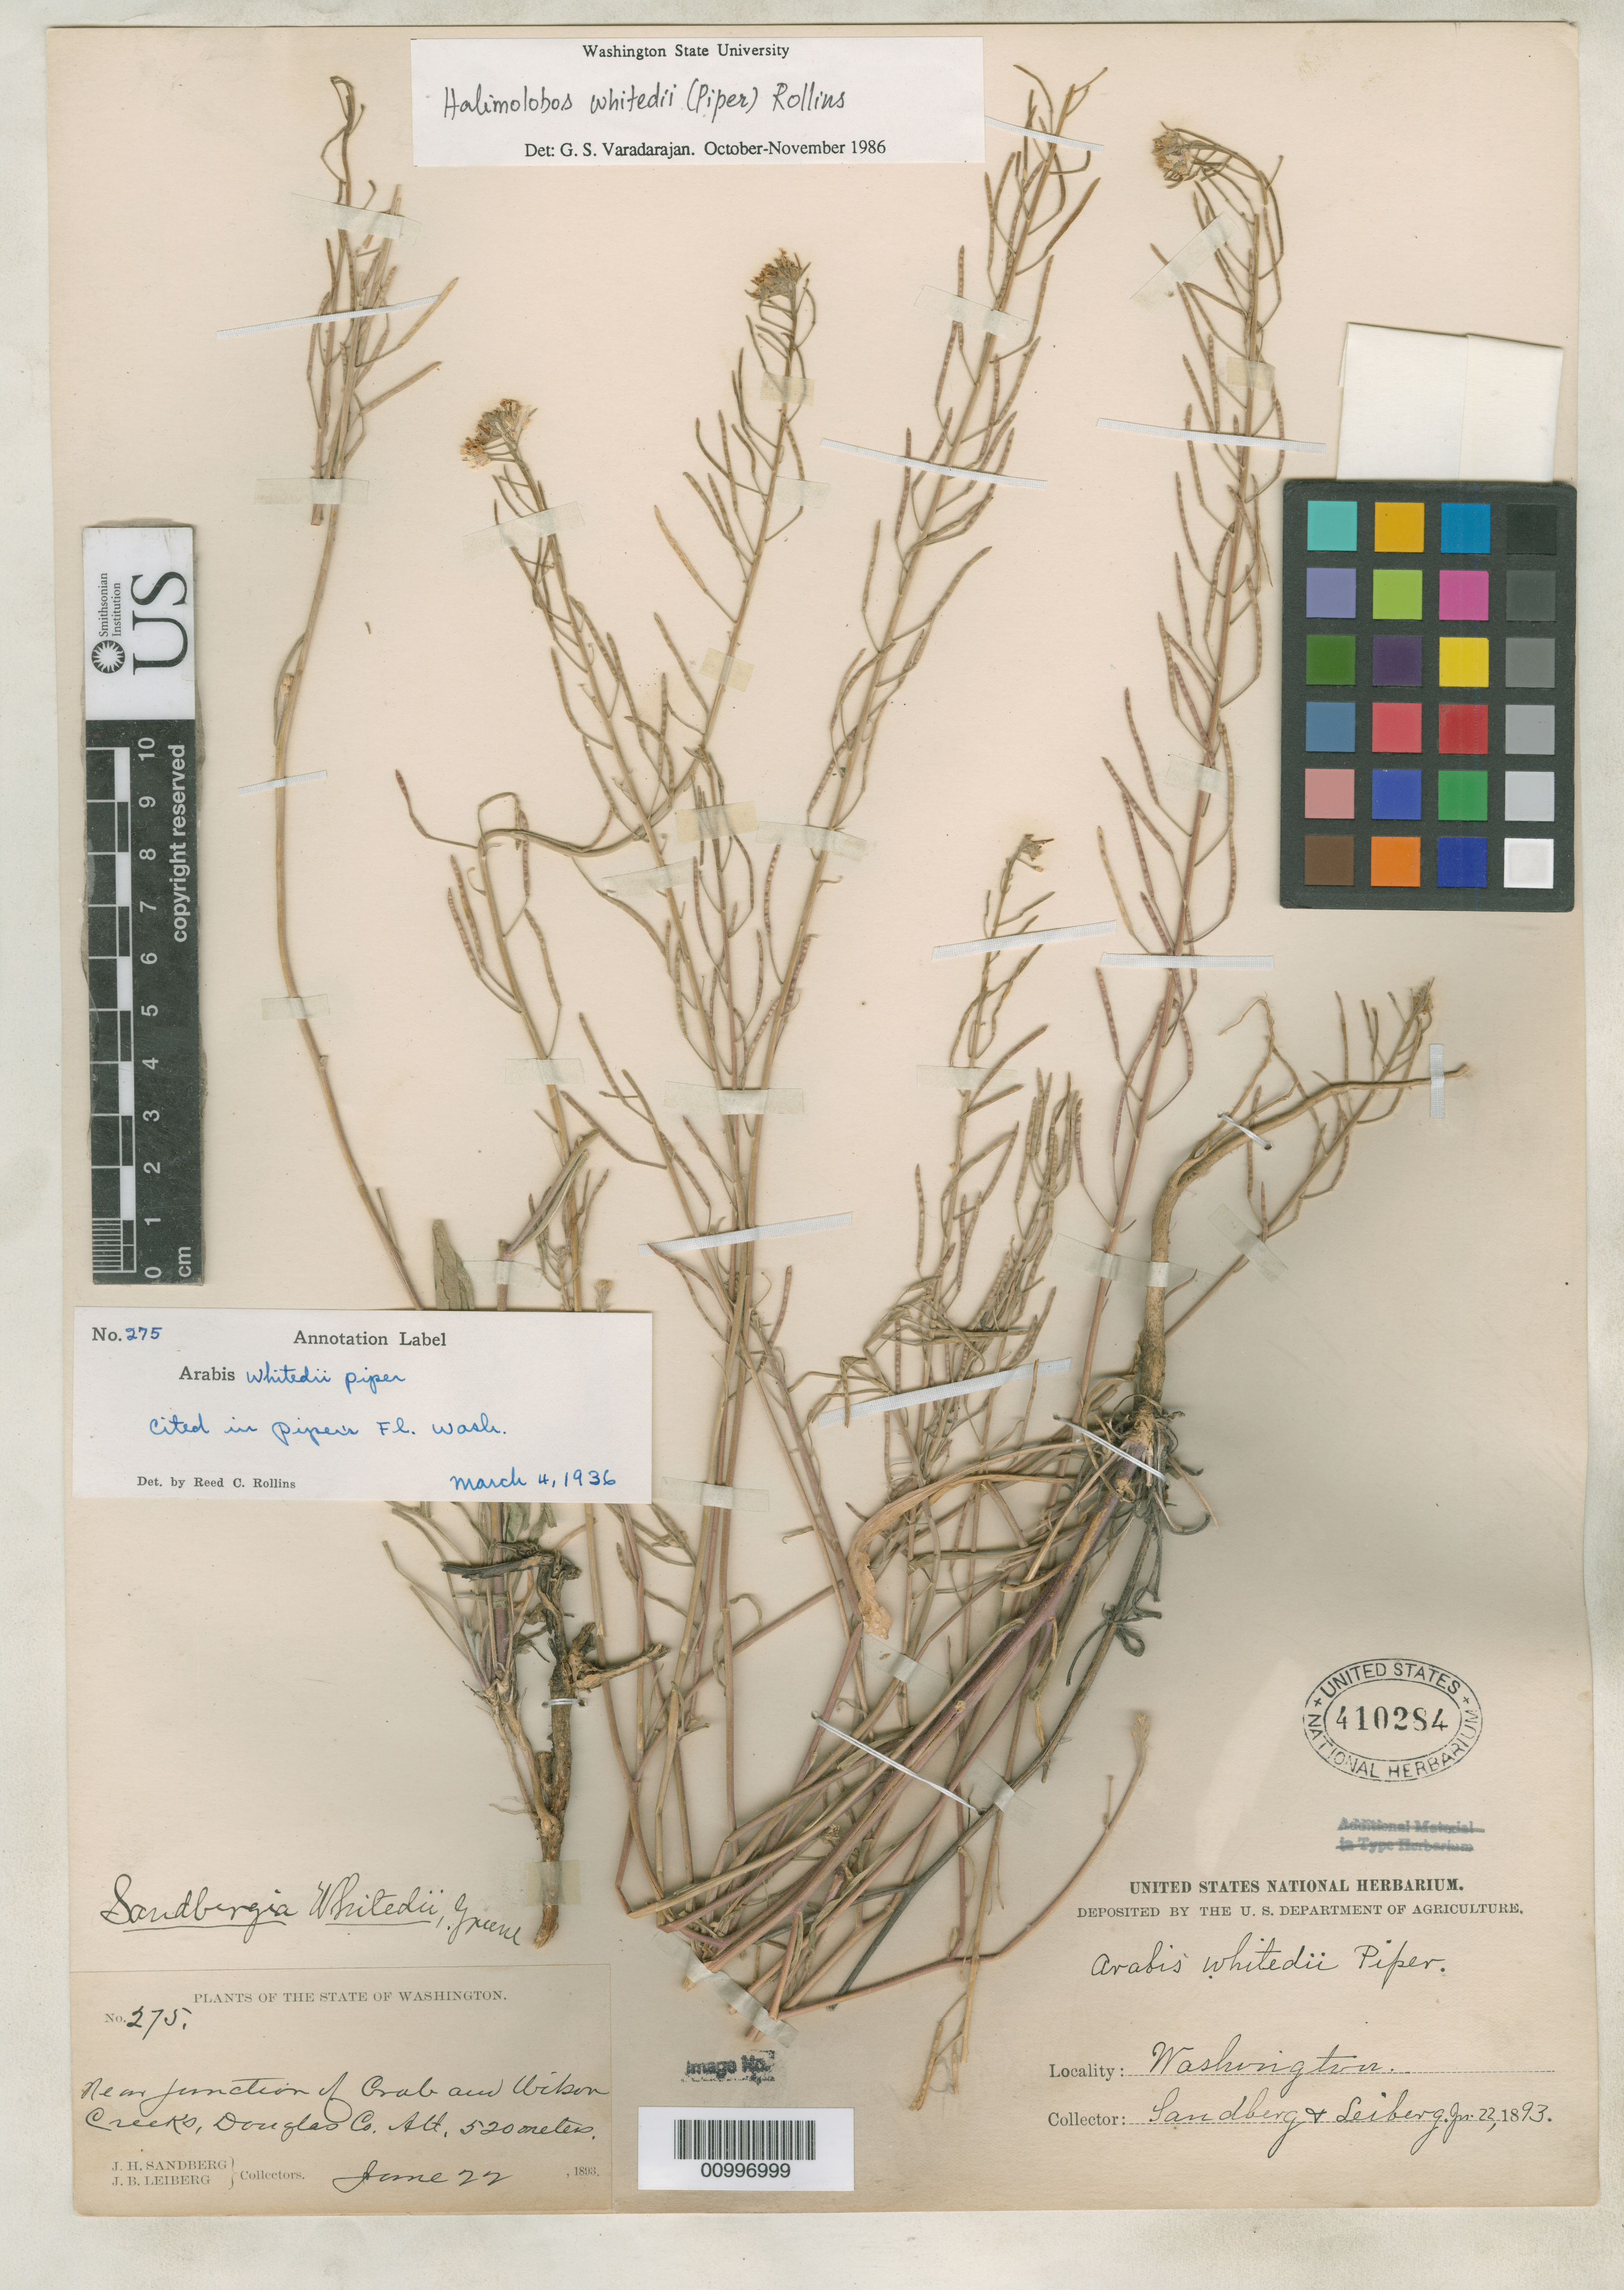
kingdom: Plantae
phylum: Tracheophyta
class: Magnoliopsida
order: Brassicales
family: Brassicaceae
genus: Arabis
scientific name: Arabis whitedii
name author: Piper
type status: Paratype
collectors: J. H. Sandberg & J. Leiberg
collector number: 275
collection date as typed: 22 Jun 1893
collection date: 1893-06-22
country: United States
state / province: Washington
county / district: Douglas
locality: Junction of Crab and Wilson creeks.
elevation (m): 520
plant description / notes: Currently accepted name as cited by I.A. Al-Shehbaz, Harvard Pap. Bot. 12: 427 (2007).; Protologue, "Type specimens collected at Wenatchee, Wash., by Whited, no. 1057, April and May, 1899; also collected by Sandberg & Leiberg, no. 275...." Al-Shehbaz cites Whited 1057 (30 Apr. 1899) as "holotype", Harvard Pap. Bot. 12: 427 (2007).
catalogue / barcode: US 410284